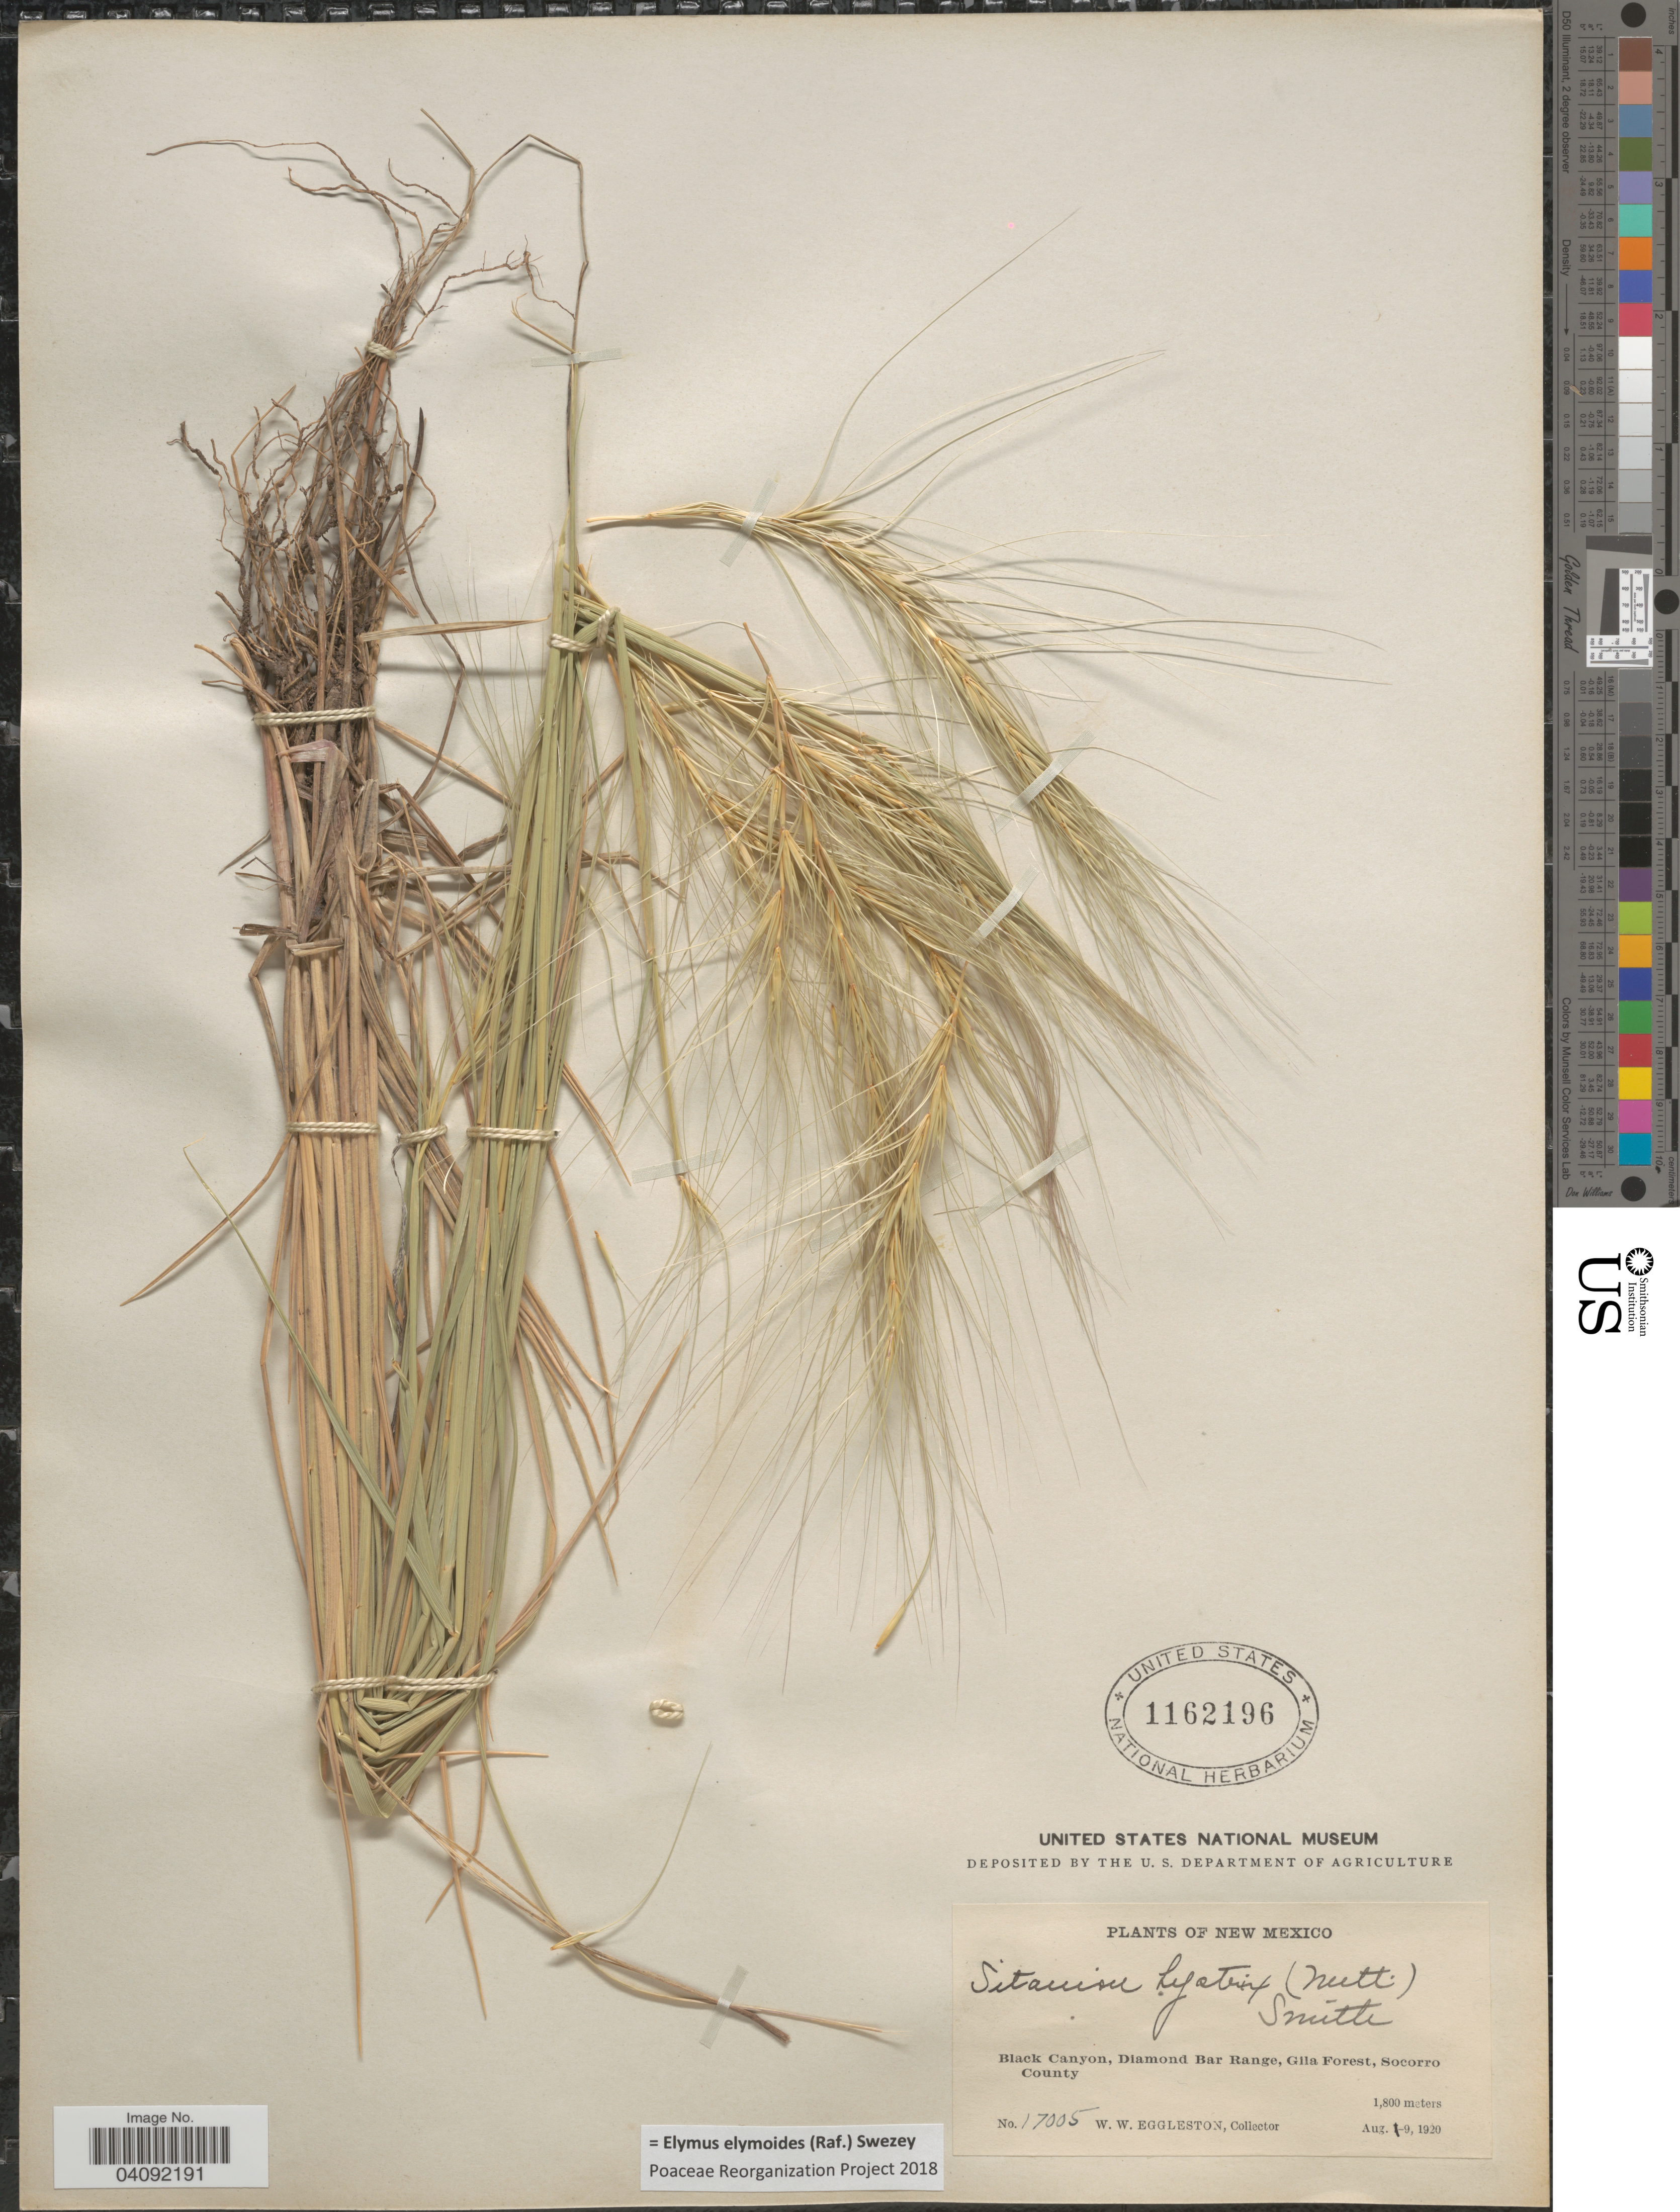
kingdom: Plantae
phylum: Tracheophyta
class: Liliopsida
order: Poales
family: Poaceae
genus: Elymus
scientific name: Elymus elymoides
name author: (Raf.) Swezey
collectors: W. W. Eggleston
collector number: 17005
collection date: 1920-08-09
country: United States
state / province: New Mexico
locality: Black Canyon, Diamond Bar Range, Gila Forest, Socorro County.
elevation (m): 1800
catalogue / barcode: US 1162196